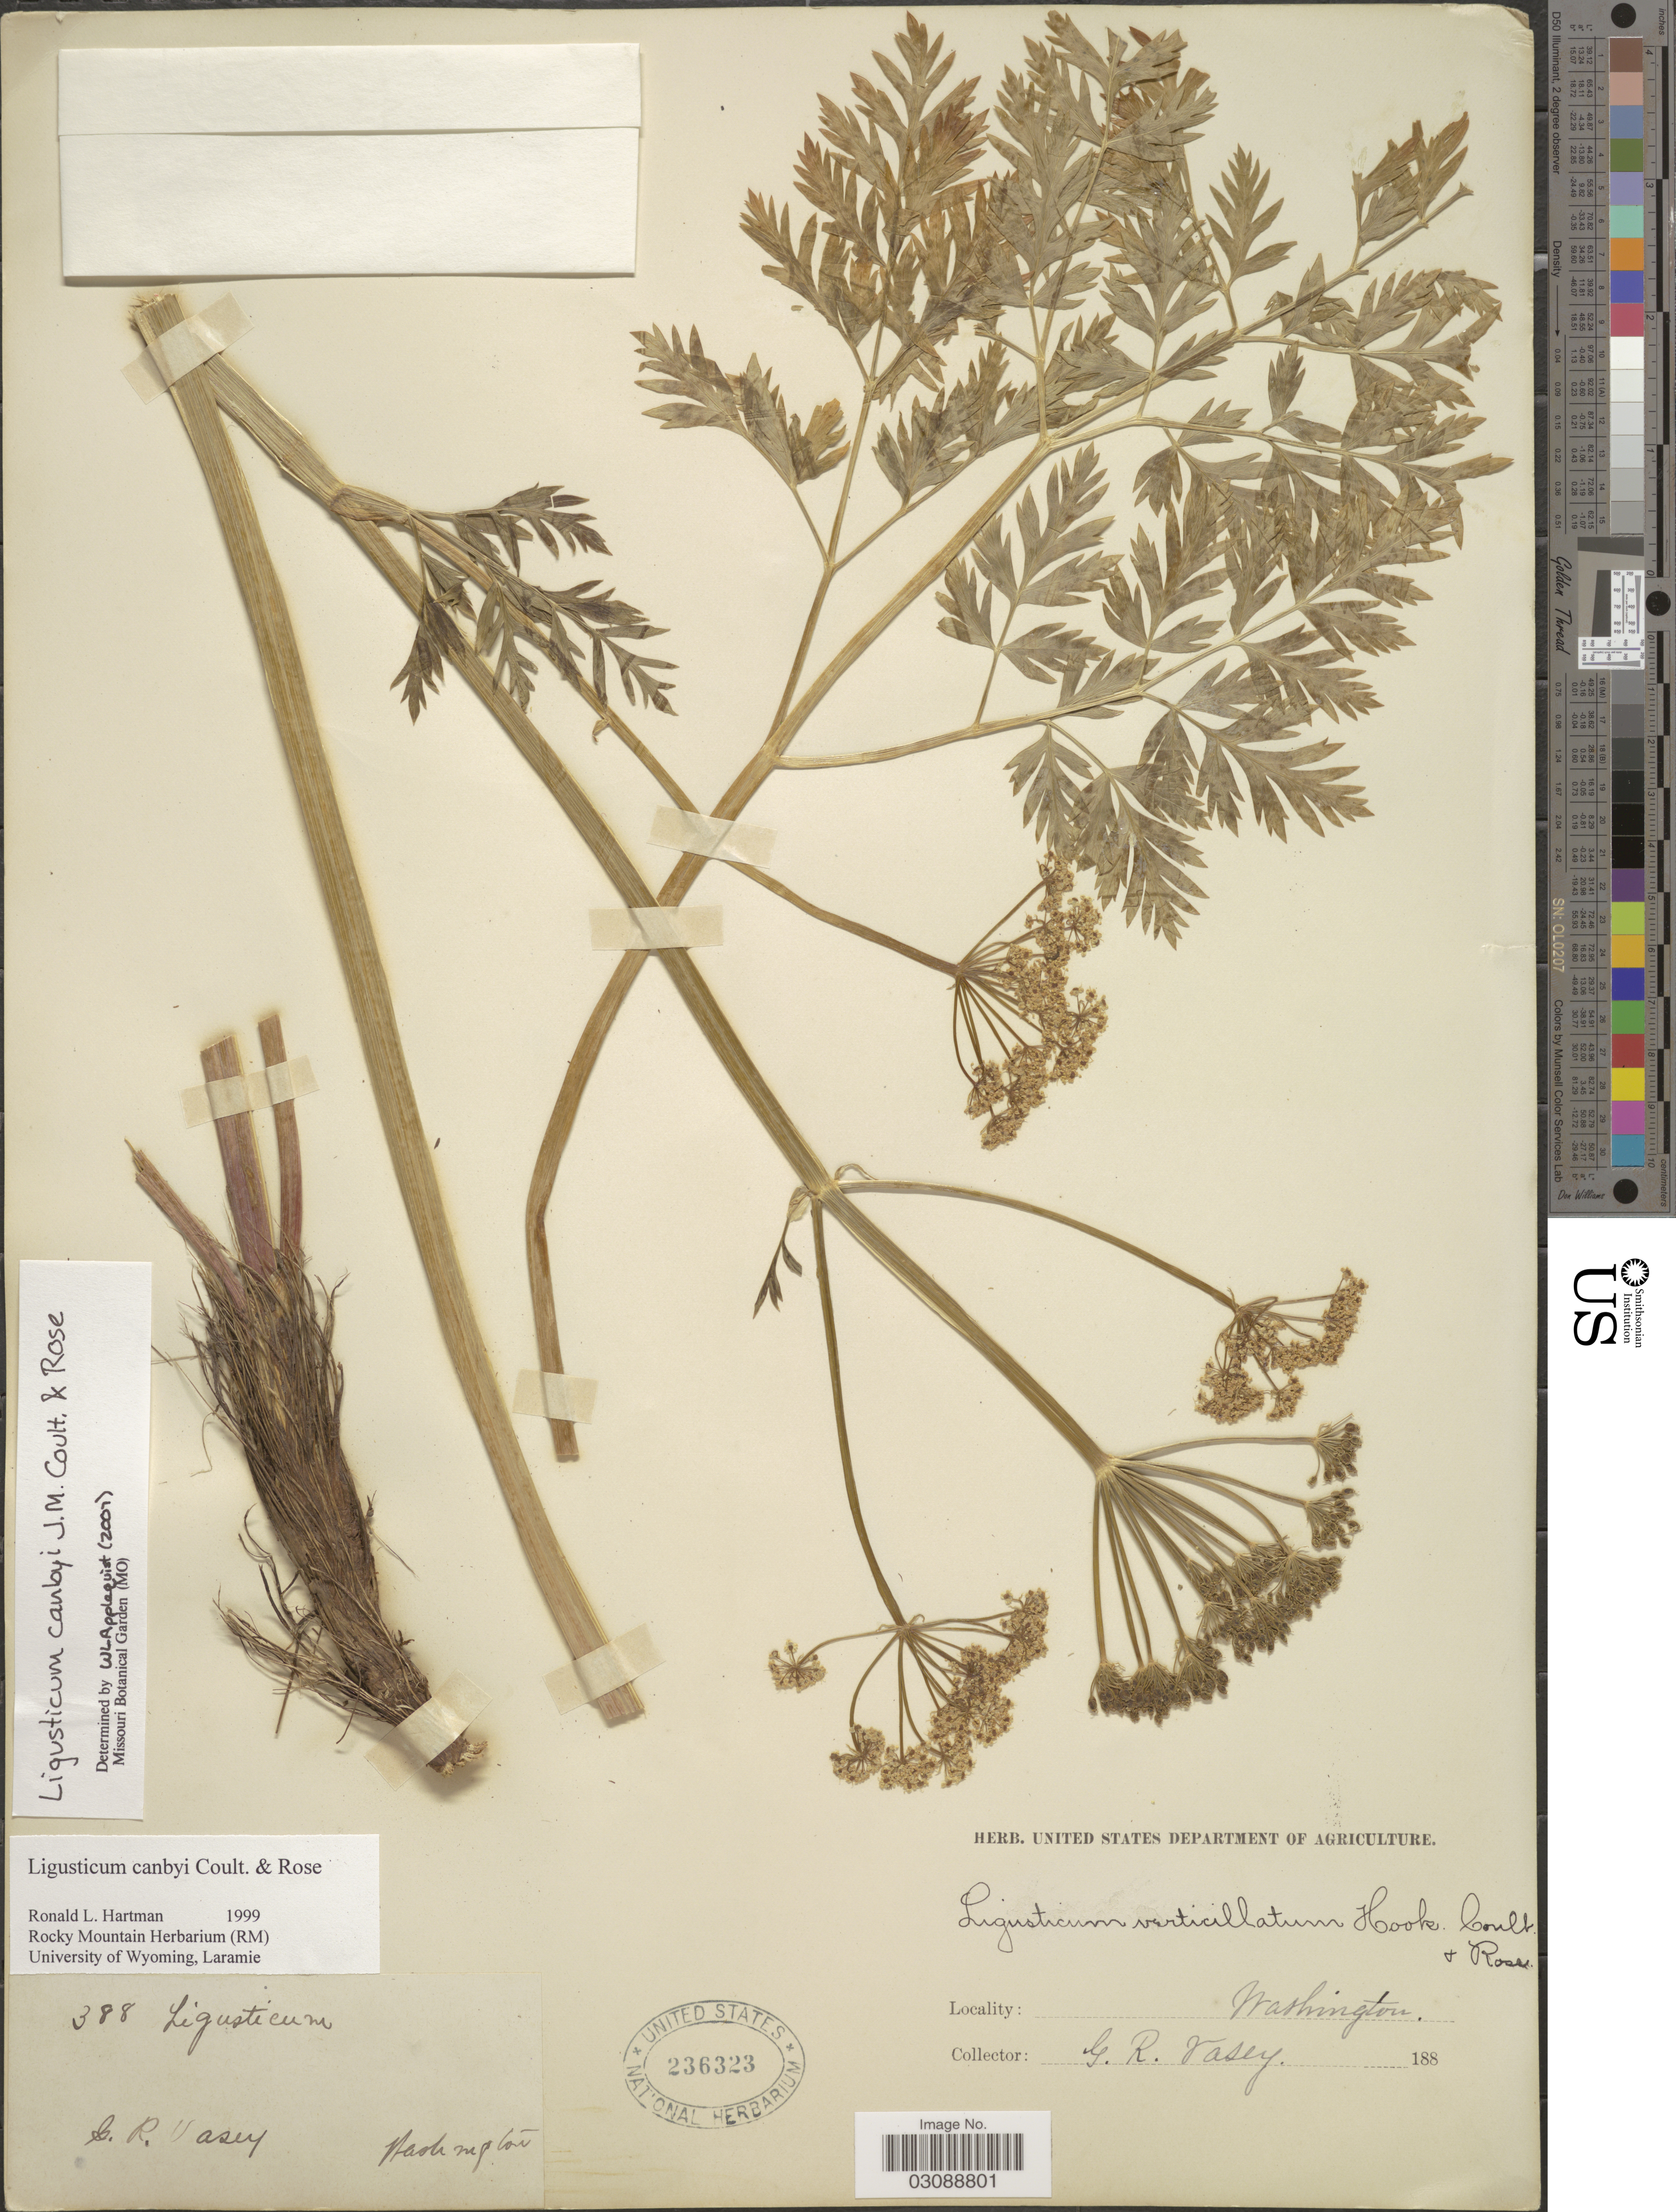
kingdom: Plantae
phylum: Tracheophyta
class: Magnoliopsida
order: Apiales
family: Apiaceae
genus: Ligusticum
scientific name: Ligusticum canbyi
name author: J.M. Coult. & Rose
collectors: G. R. Vasey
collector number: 388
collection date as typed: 188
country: United States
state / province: Washington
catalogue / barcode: US 236323